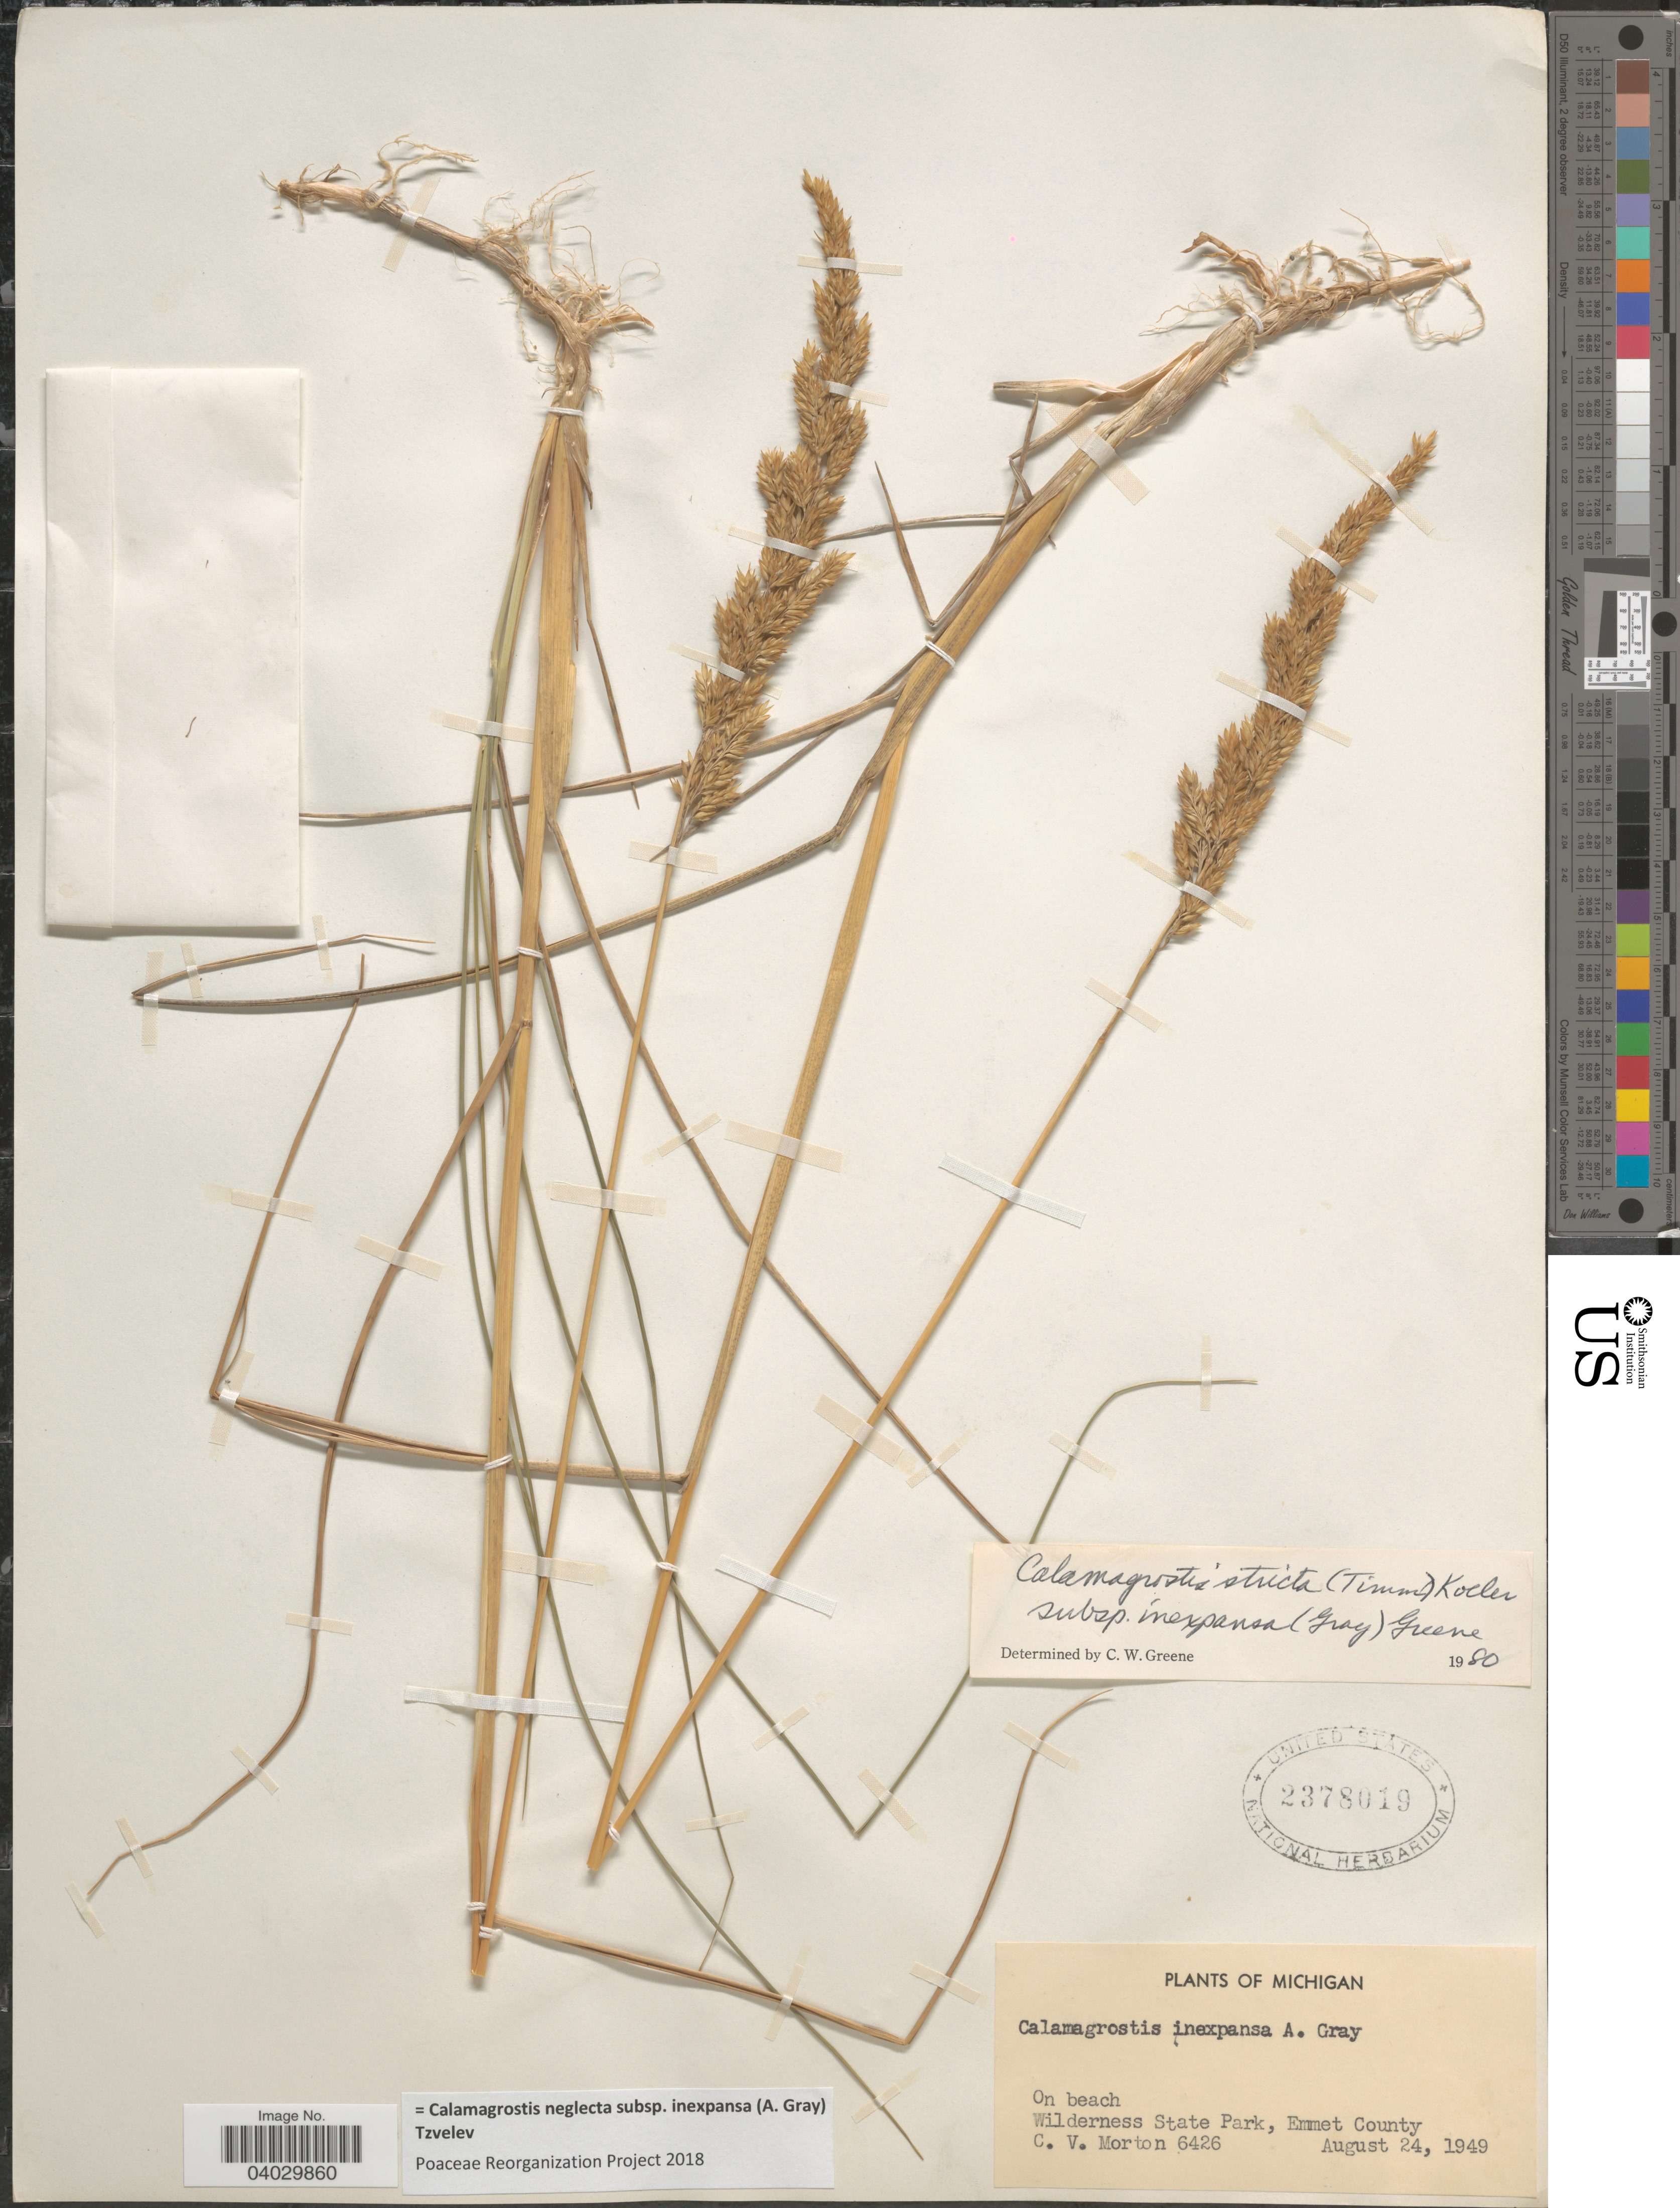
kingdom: Plantae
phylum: Tracheophyta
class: Liliopsida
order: Poales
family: Poaceae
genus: Calamagrostis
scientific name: Calamagrostis neglecta subsp. inexpansa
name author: (A. Gray) Tzvelev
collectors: C. V. Morton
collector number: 6426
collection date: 1949-08-24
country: United States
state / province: Michigan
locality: On beach. Wilderness State Park, Emmet County.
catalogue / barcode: US 2378019